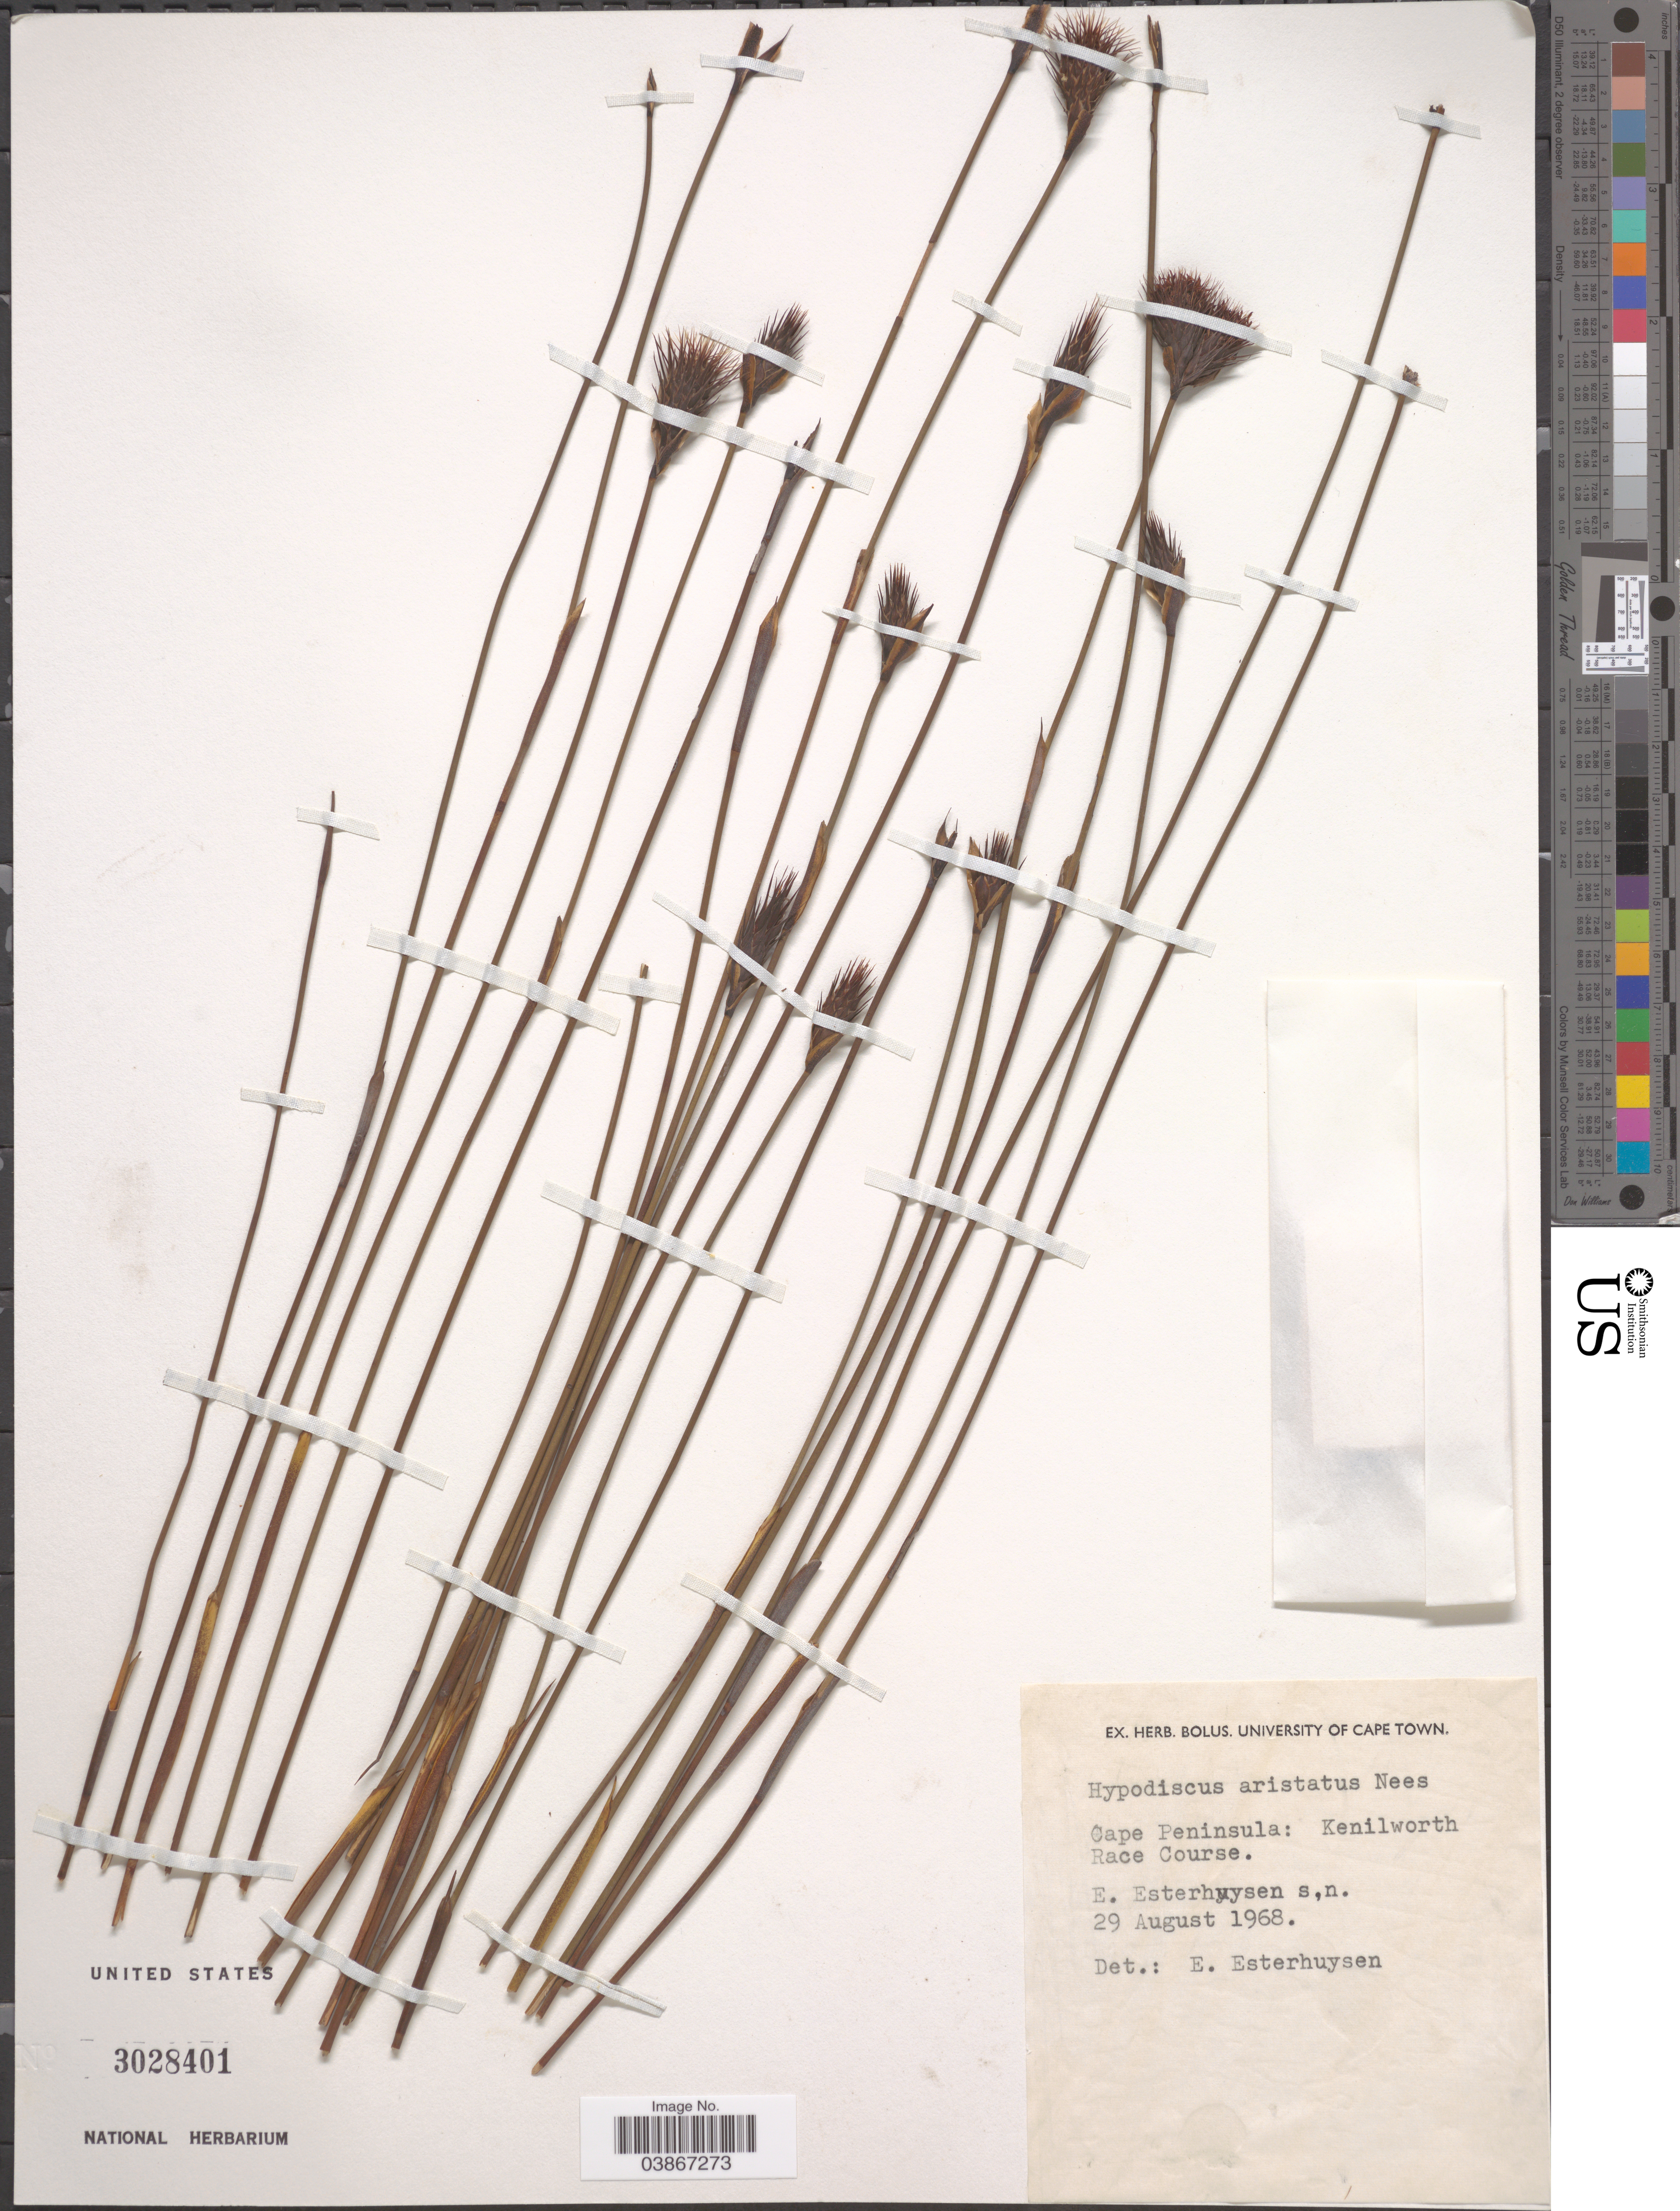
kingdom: Plantae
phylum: Tracheophyta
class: Liliopsida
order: Poales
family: Restionaceae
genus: Hypodiscus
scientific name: Hypodiscus aristatus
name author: (Thunb.) C. Krauss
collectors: E. E. Esterhuysen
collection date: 1968-08-29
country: South Africa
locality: Cape Peninsula: Kenilworth Race Course.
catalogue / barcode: US 3028401